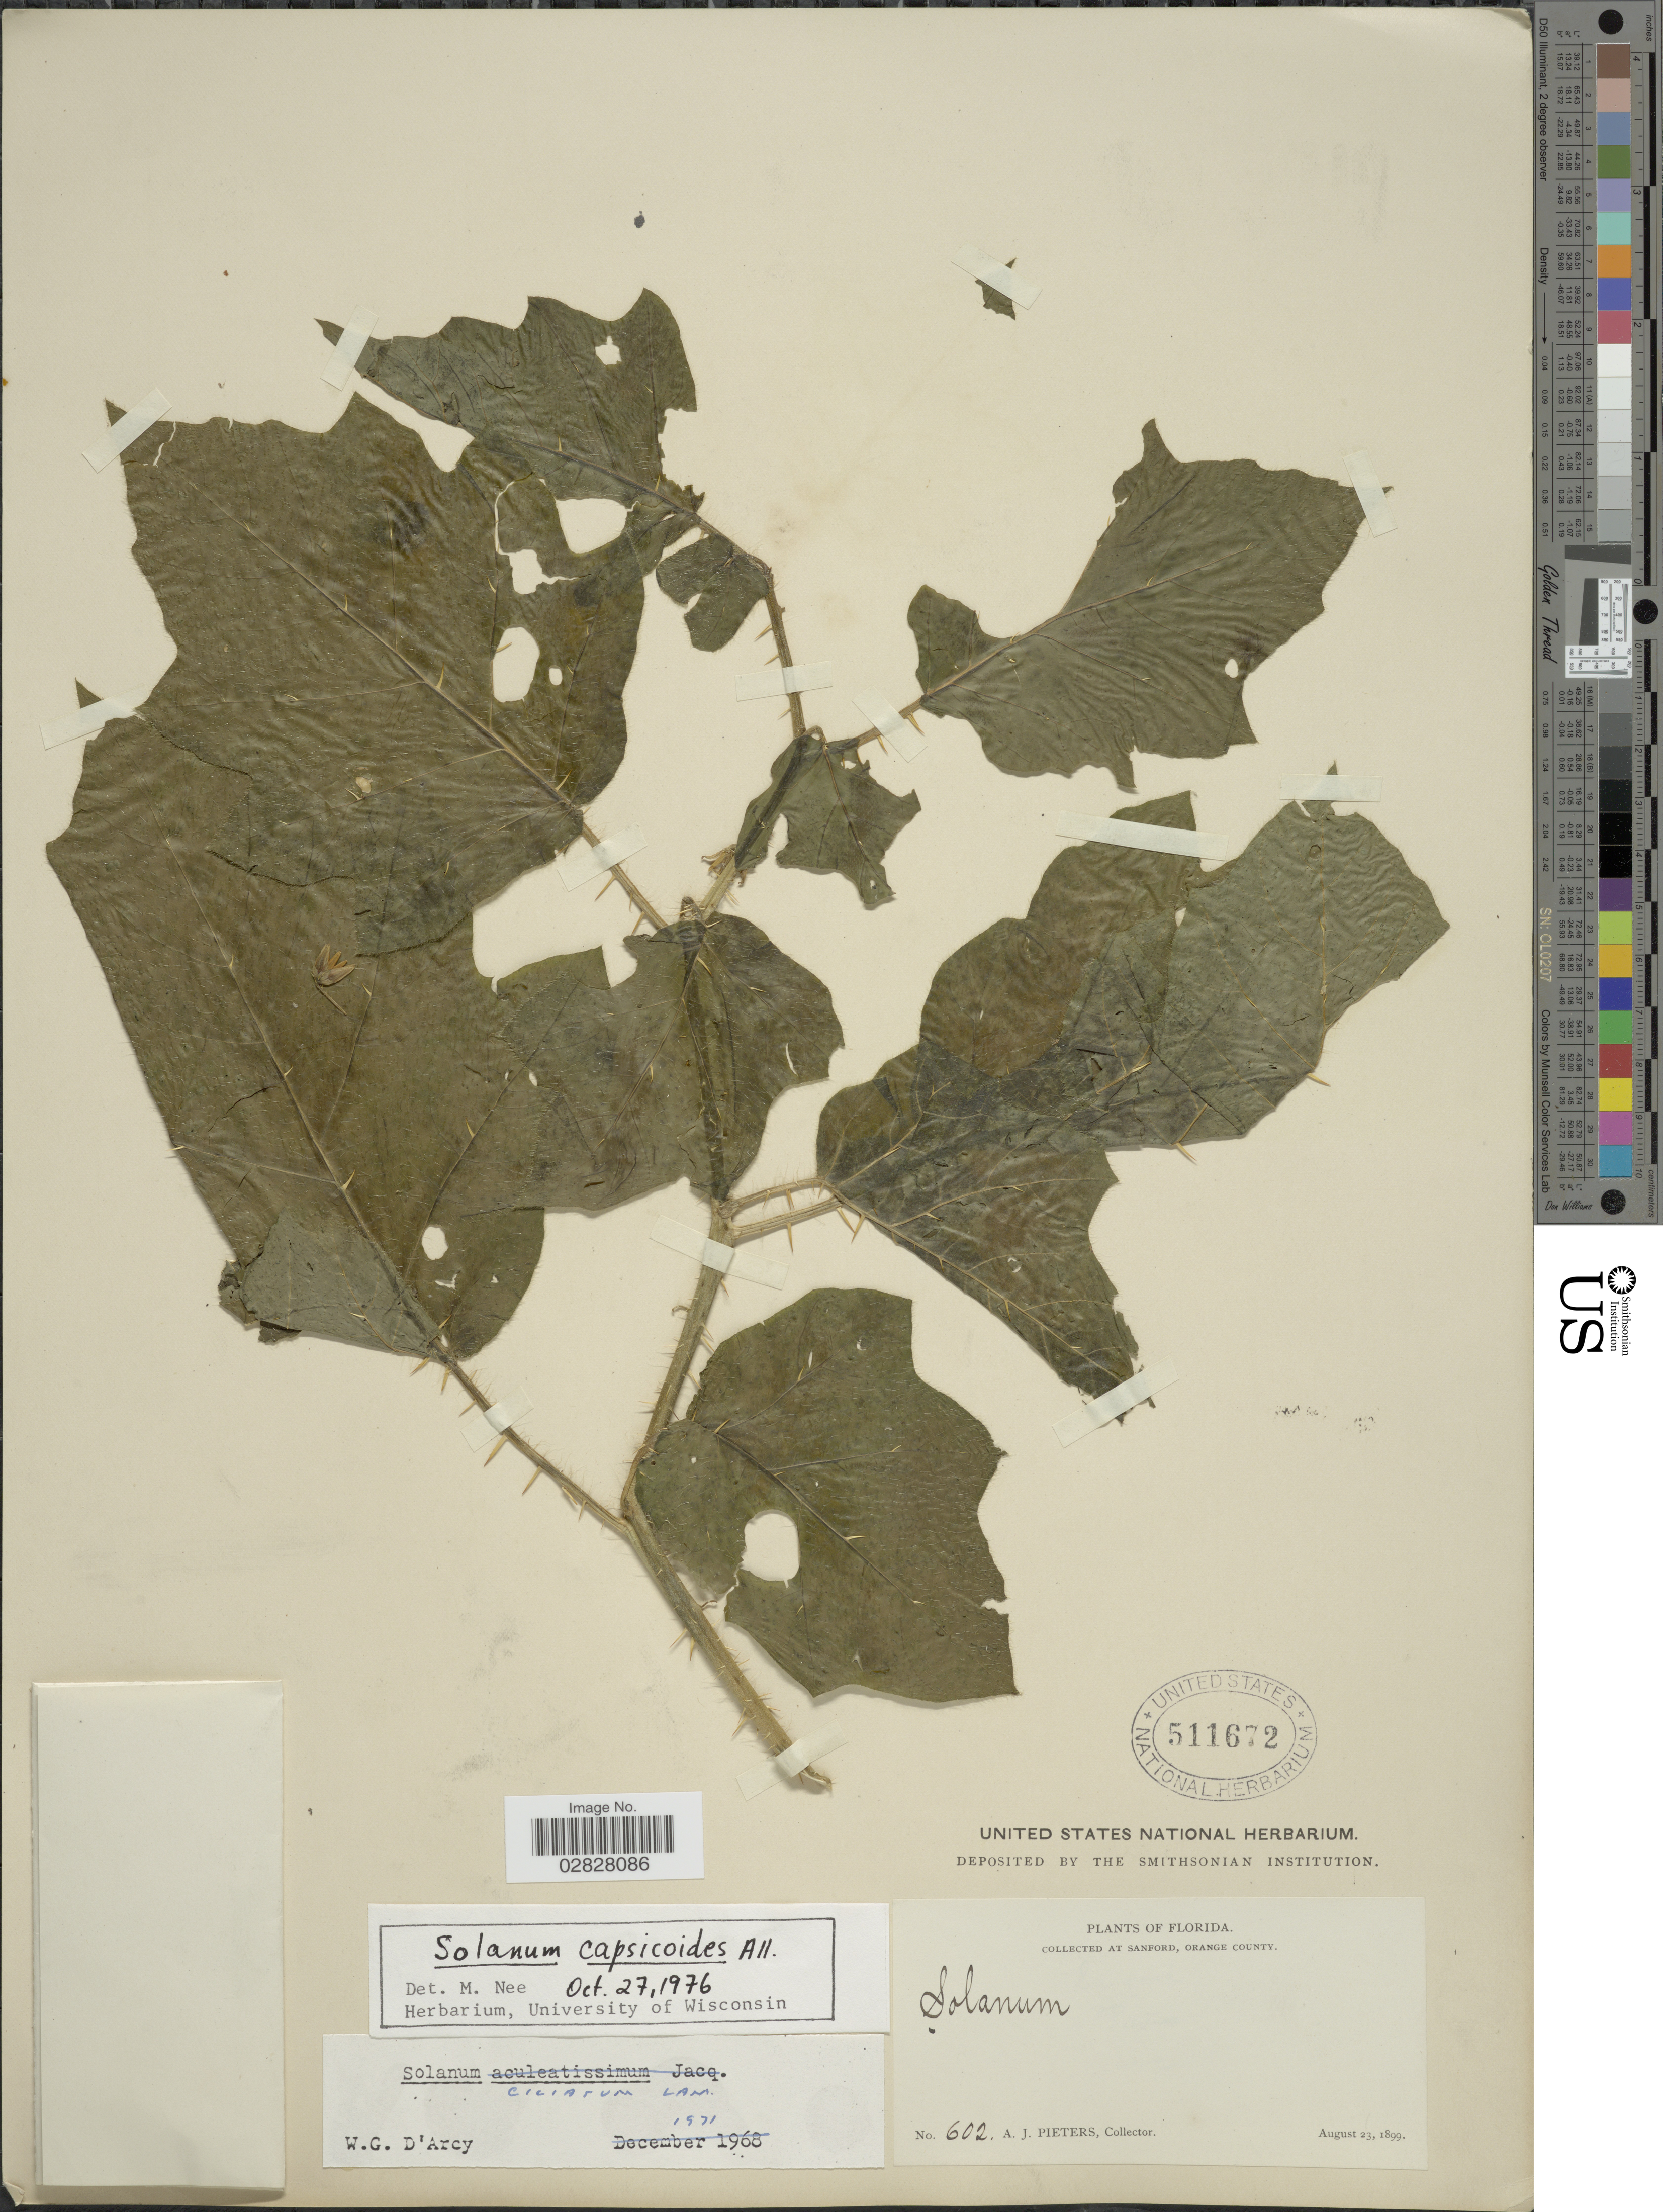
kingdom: Plantae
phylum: Tracheophyta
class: Magnoliopsida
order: Solanales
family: Solanaceae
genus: Solanum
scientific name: Solanum capsicoides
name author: All.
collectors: A. Pieters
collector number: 602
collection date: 1899-08-23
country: United States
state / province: Florida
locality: Sanford, Orange County.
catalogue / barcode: US 511672